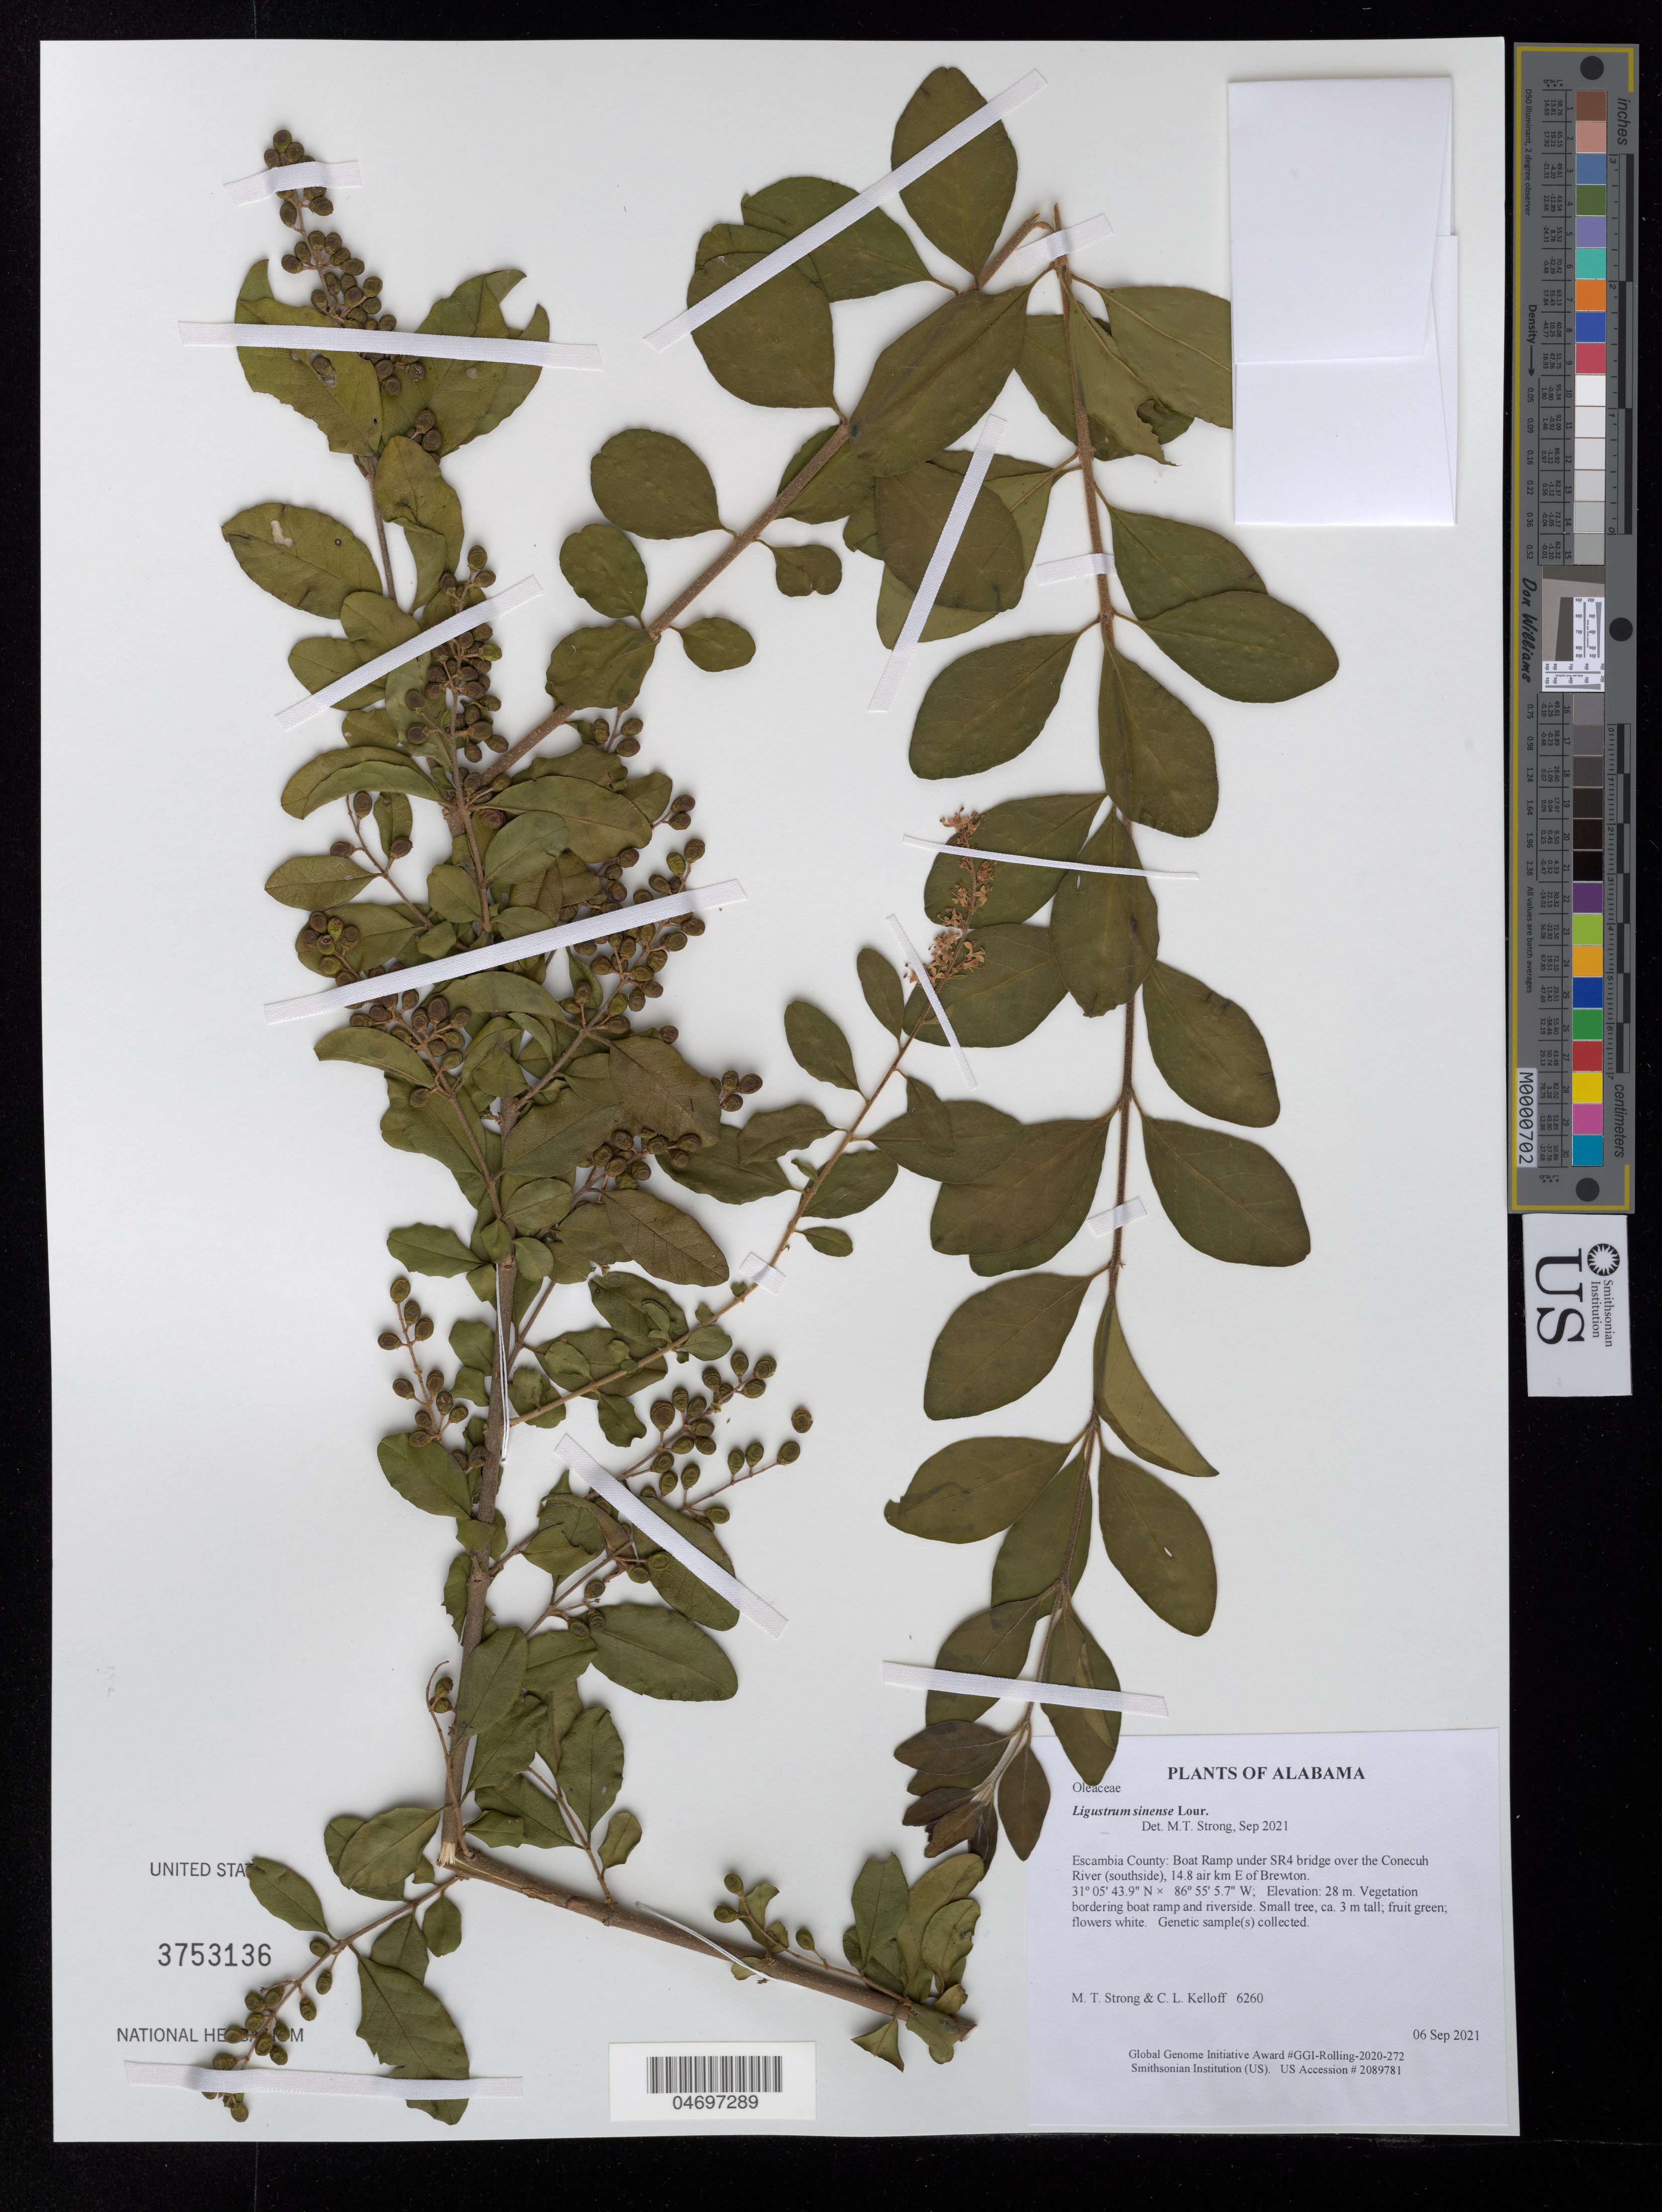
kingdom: Plantae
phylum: Tracheophyta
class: Magnoliopsida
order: Lamiales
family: Oleaceae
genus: Ligustrum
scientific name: Ligustrum sinense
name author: Lour.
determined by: Strong, Mark T.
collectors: M. T. Strong & C. L. Kelloff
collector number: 6260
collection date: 2021-09-06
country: United States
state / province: Alabama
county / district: Escambia County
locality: Boat Ramp under SR4 bridge over the Conecuh River (southside), 14.8 air km E of Brewton.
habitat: Vegetation bordering boat ramp and riverside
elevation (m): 28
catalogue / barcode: US 3753136